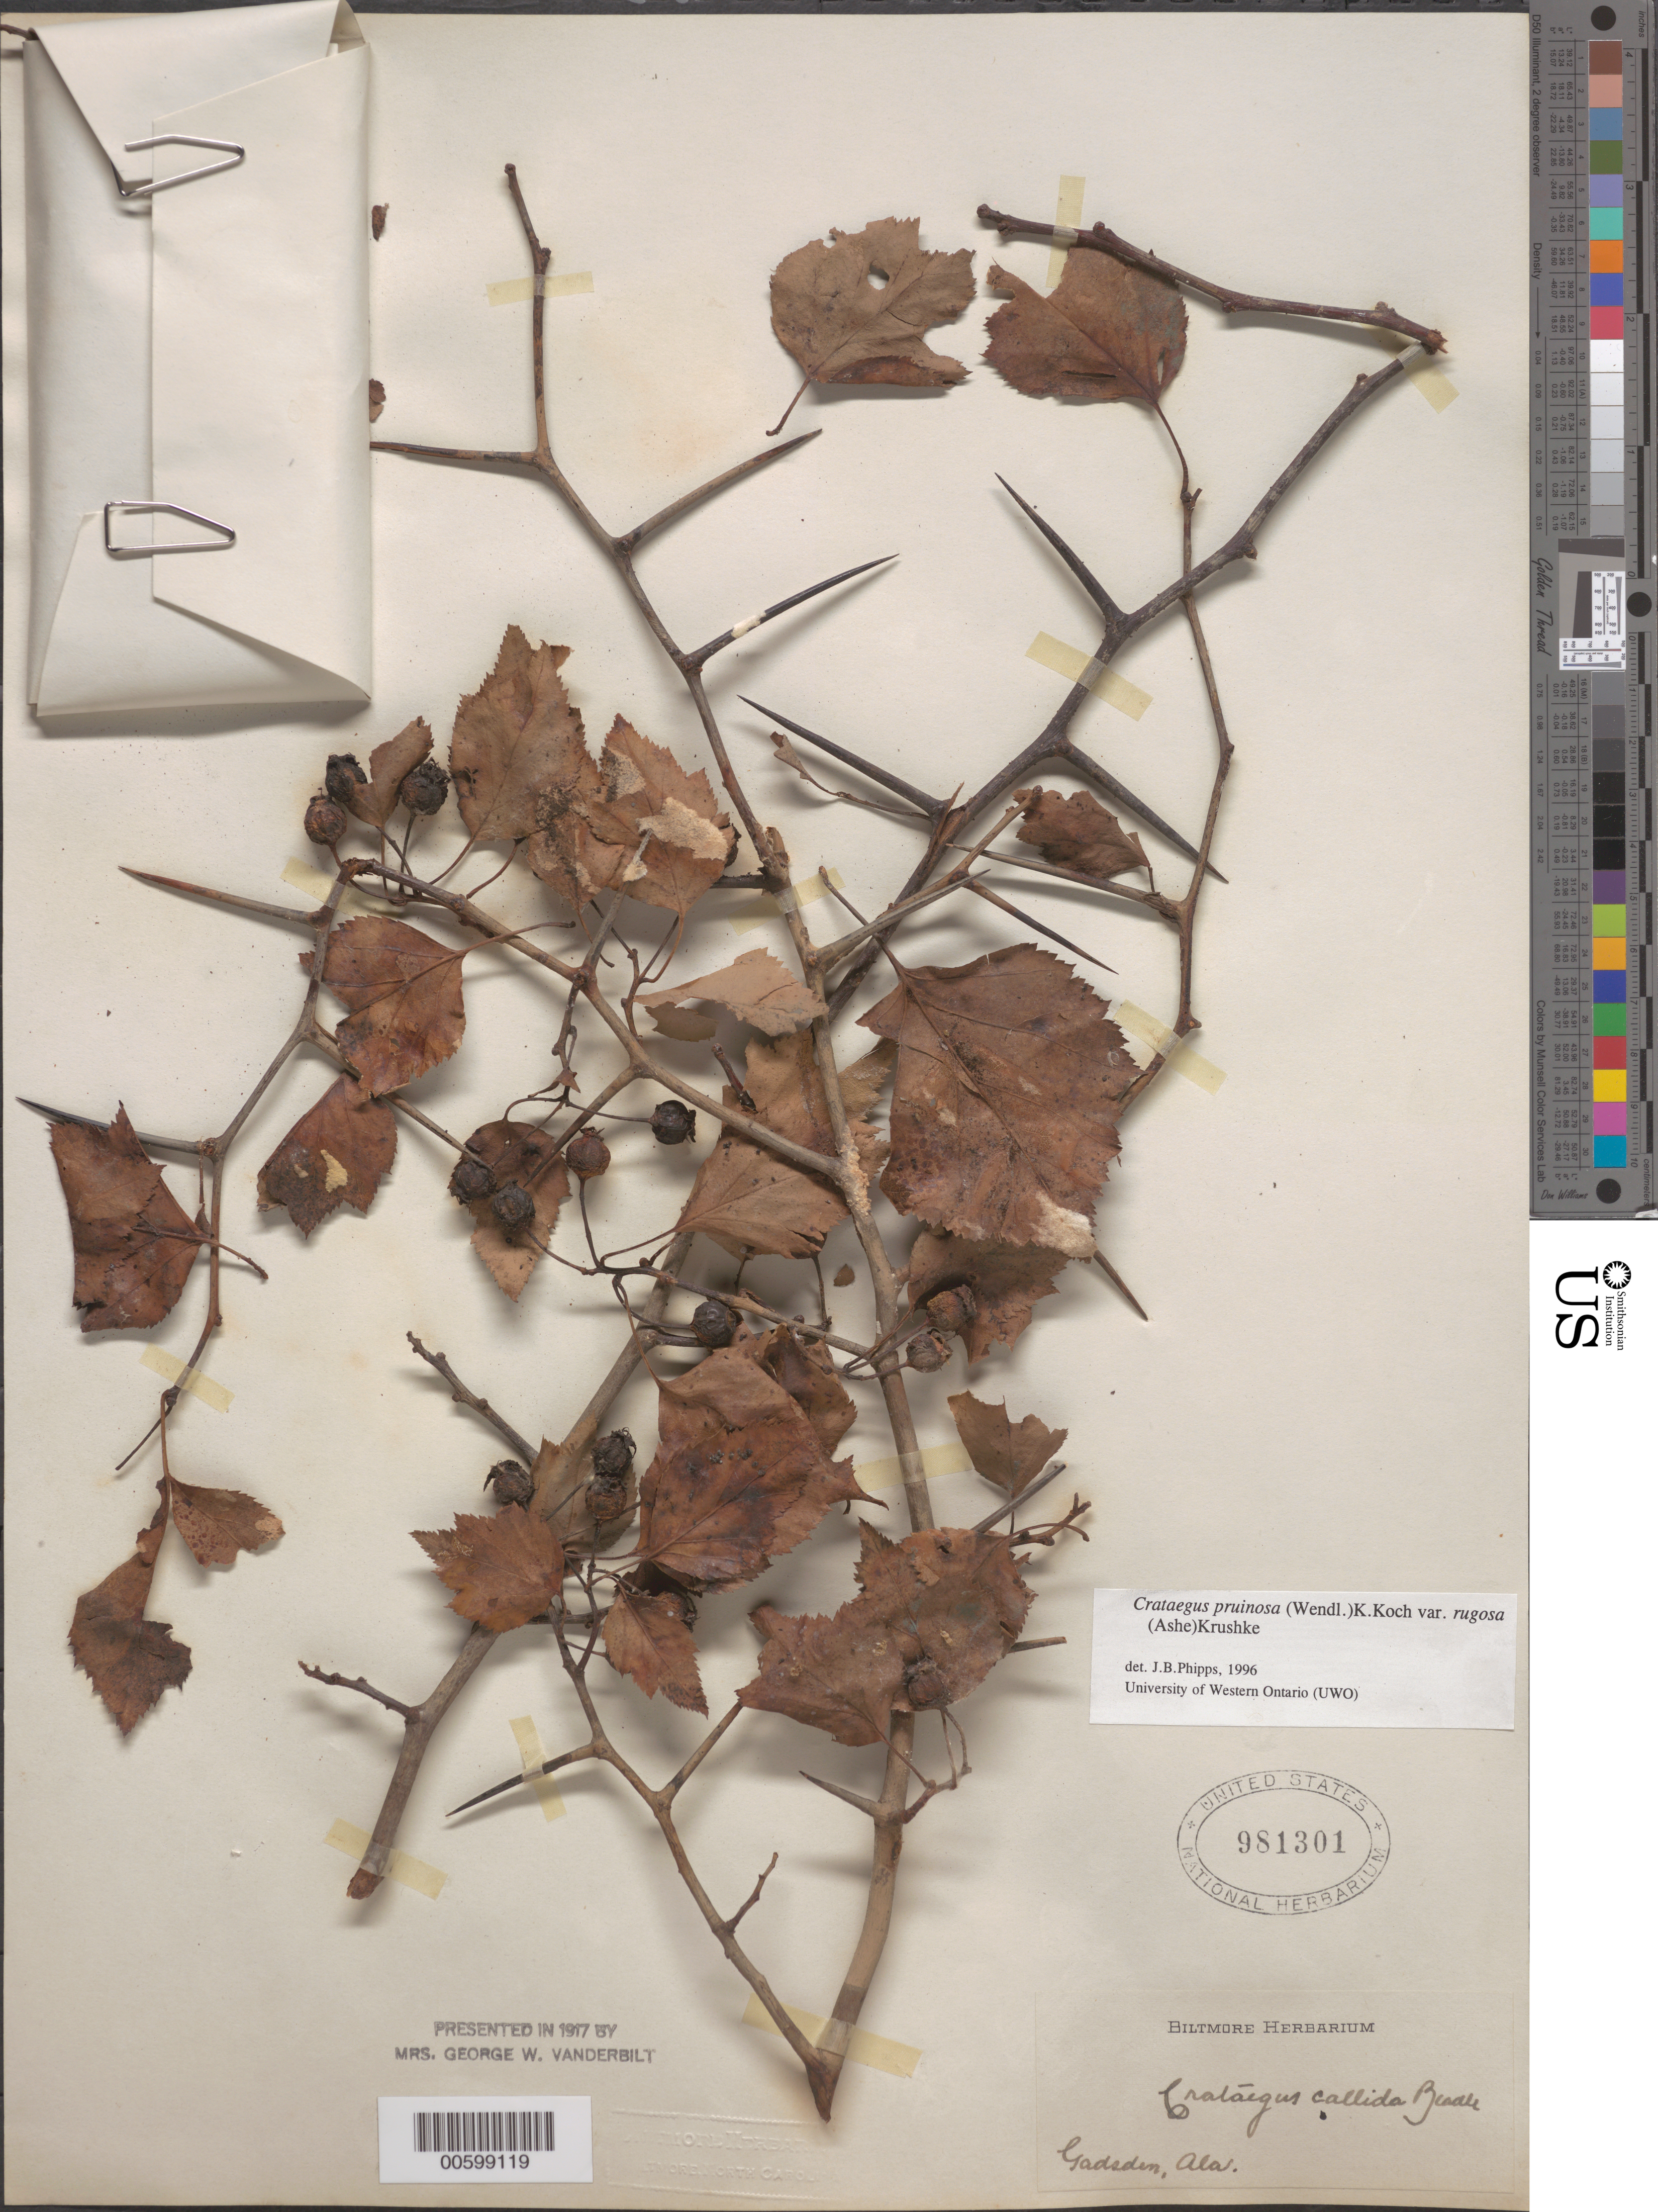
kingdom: Plantae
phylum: Tracheophyta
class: Magnoliopsida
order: Rosales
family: Rosaceae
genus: Crataegus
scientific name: Crataegus pruinosa var. rugosa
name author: (Ashe) Kruschke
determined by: Phipps, James B., (UWO), University of Western Ontario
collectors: ex herb. Biltmore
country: United States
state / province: Alabama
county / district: Etowah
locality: Gadsden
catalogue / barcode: US 981301